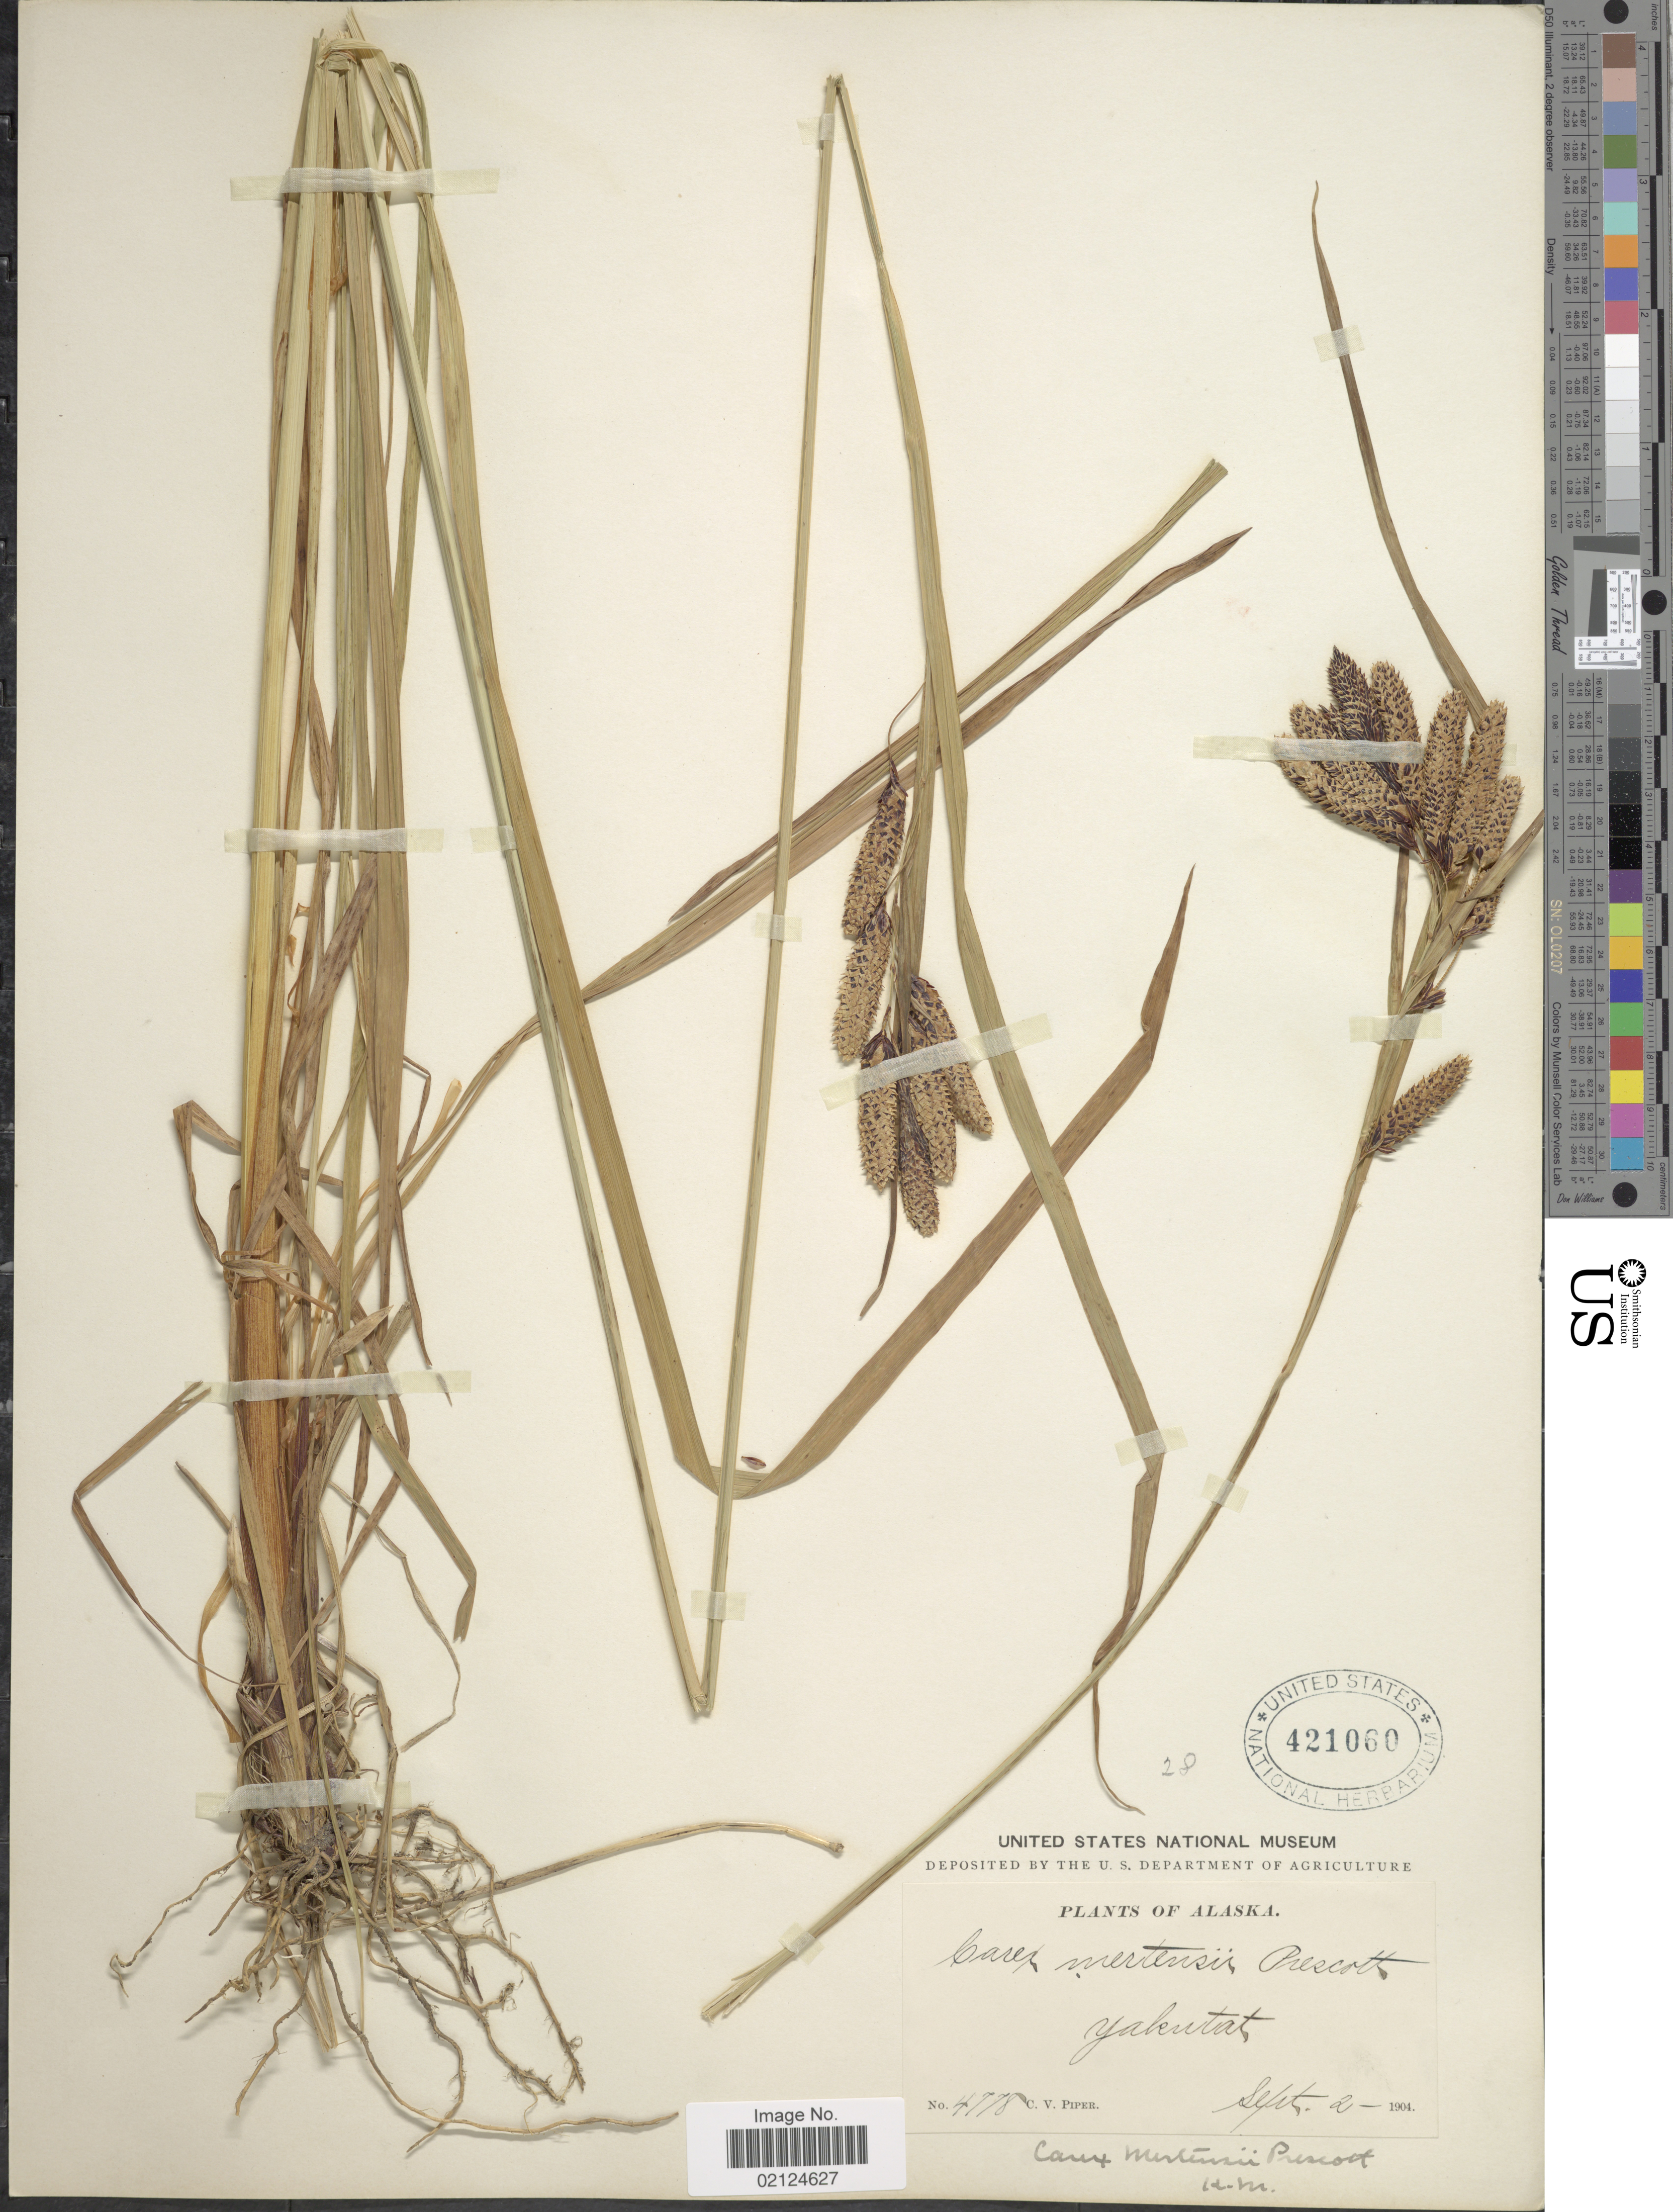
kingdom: Plantae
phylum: Tracheophyta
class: Liliopsida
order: Poales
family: Cyperaceae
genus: Carex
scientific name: Carex mertensii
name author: J.D. Prescott ex Bong.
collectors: C. V. Piper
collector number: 4778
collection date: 1904-09-02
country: United States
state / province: Alaska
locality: Yakutat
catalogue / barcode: US 421060